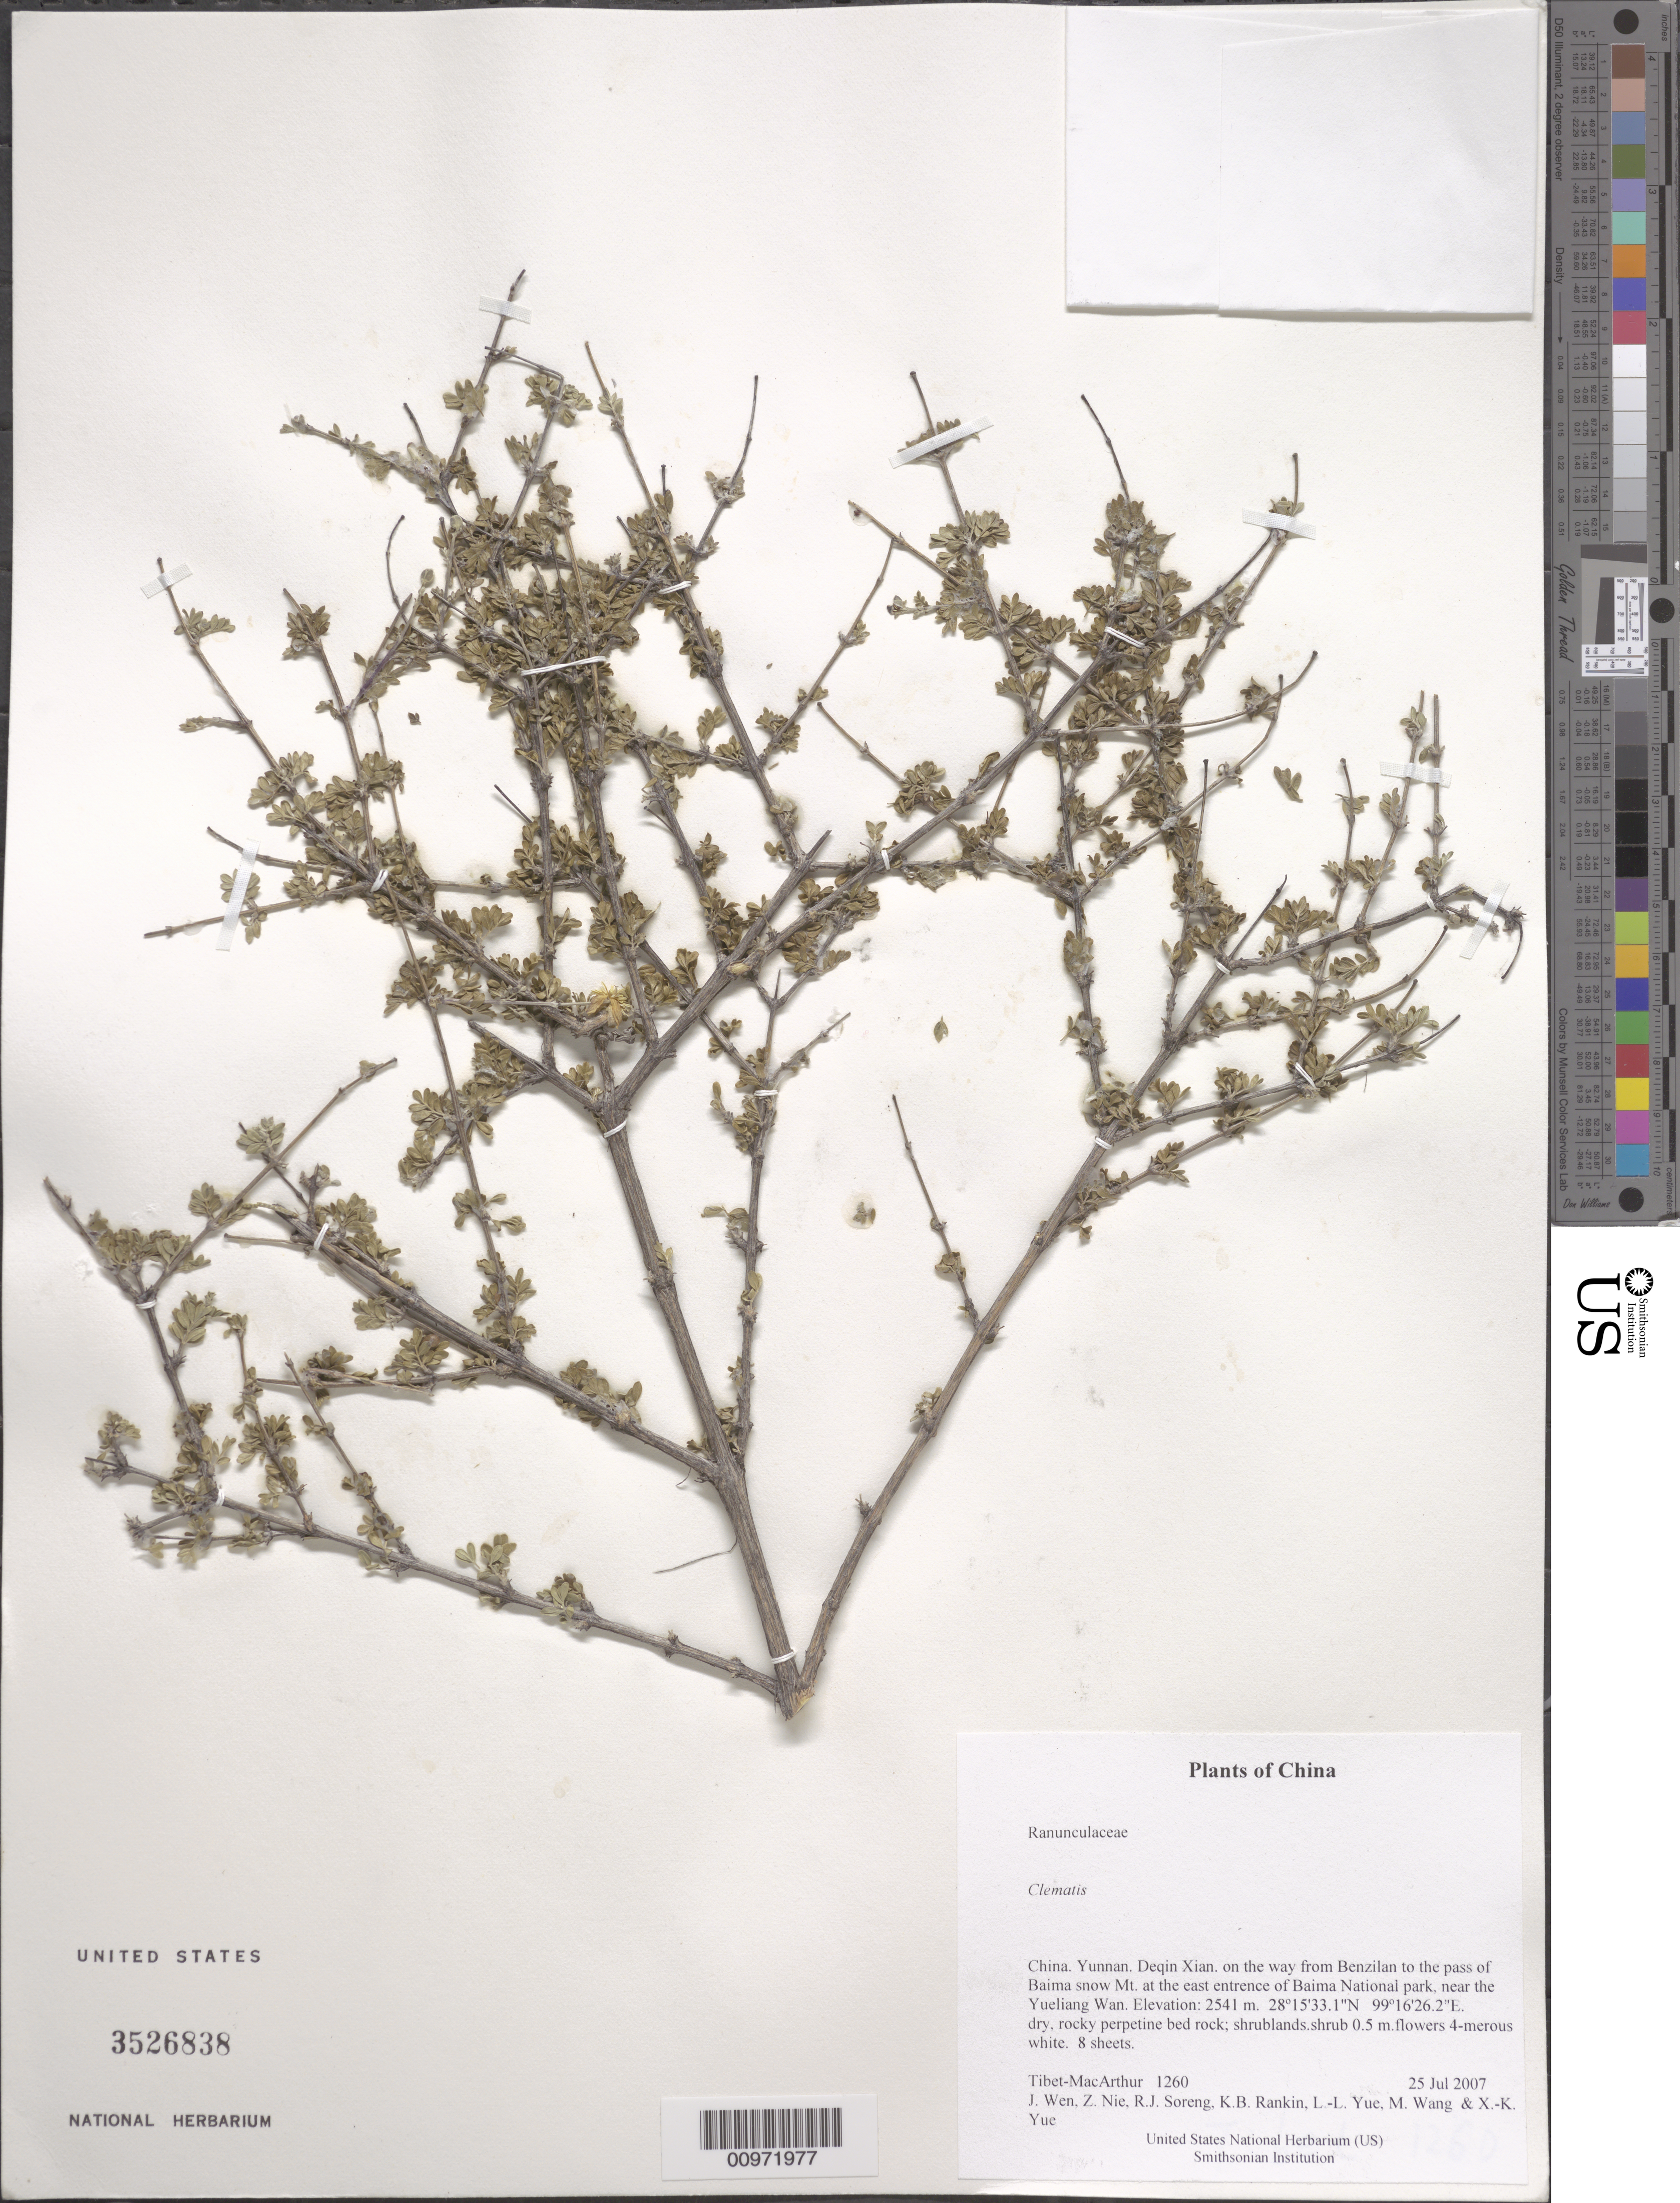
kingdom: Plantae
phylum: Tracheophyta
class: Magnoliopsida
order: Ranunculales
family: Ranunculaceae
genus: Clematis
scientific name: Clematis sp.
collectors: Tibet-MacArthur, J. Wen, Z. Nie, R. J. Soreng, K. Rankin, L. Yue, M. Wang & X. Yue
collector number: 1260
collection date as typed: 25 Jul 2007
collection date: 2007-07-25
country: China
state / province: Yunnan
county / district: Deqin Xian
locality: on the way from Benzilan to the pass of Baima snow Mt. at the east entrence of Baima National park, near the Yueliang Wan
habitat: dry, rocky perpetine bed rock; shrublands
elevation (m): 2541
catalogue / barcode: US 3526838